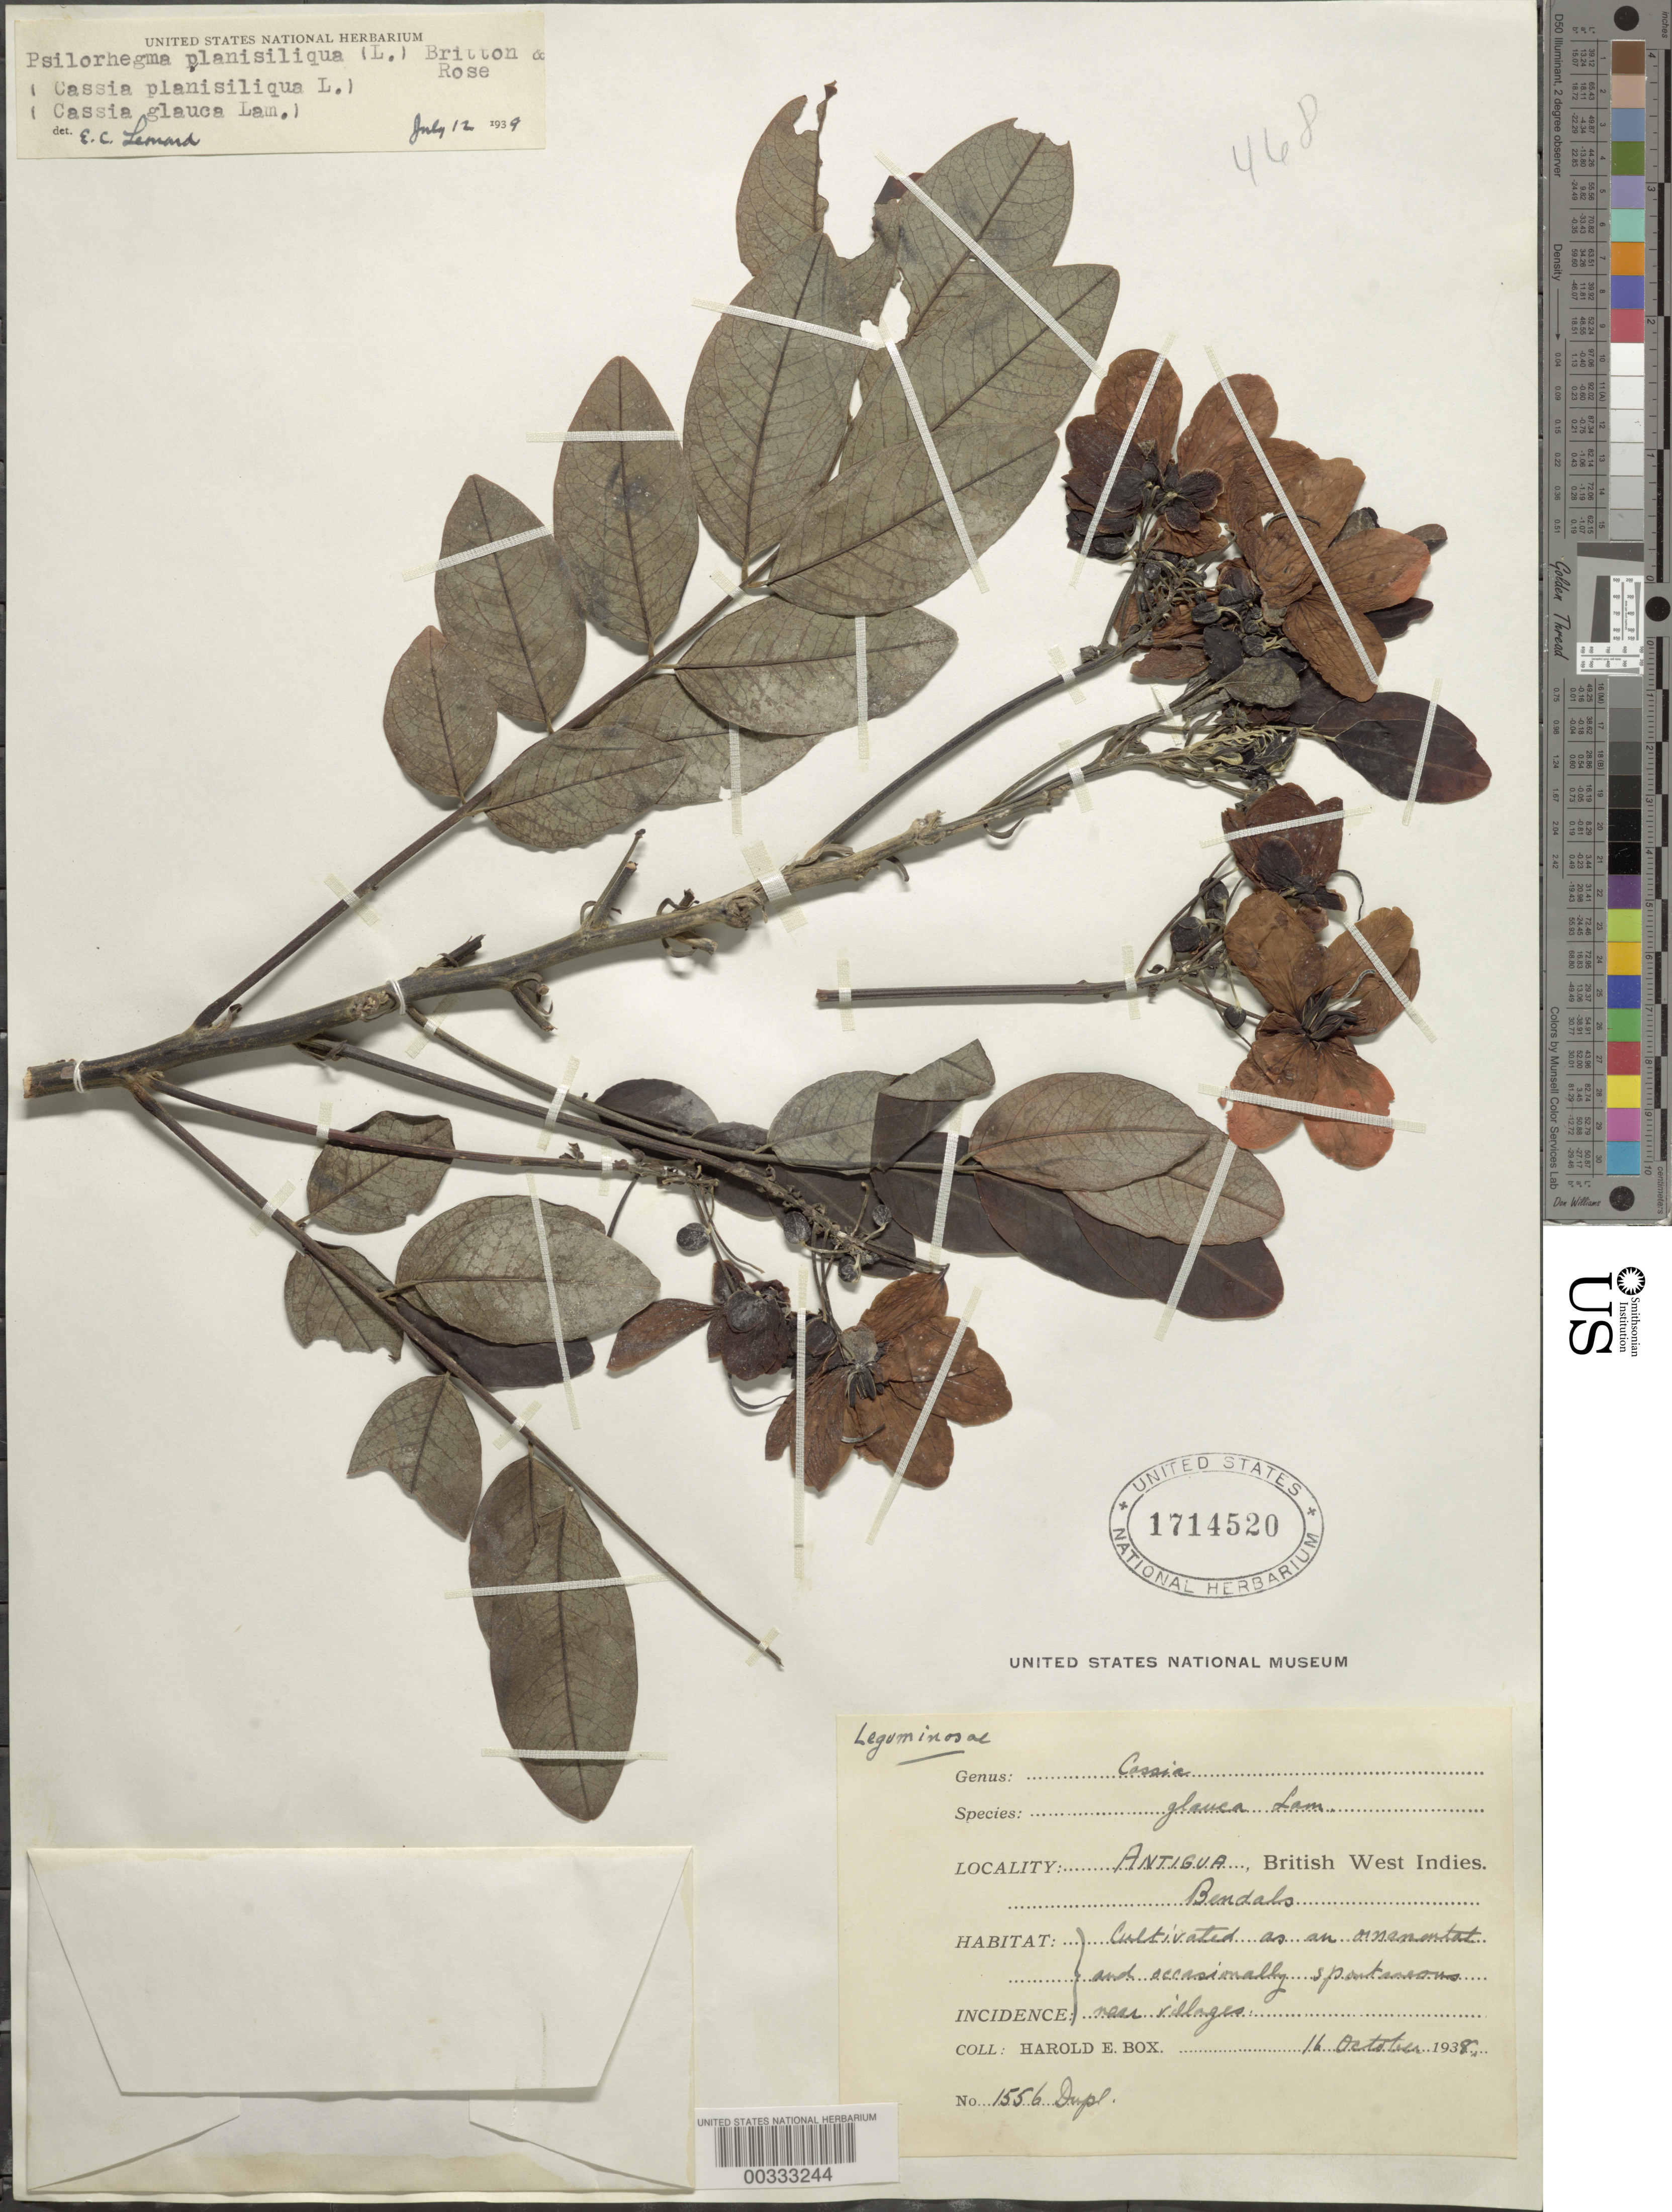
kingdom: Plantae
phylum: Tracheophyta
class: Magnoliopsida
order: Fabales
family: Fabaceae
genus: Senna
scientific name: Senna surattensis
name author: (Burm. f.) H.S. Irwin & Barneby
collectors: H. E. Box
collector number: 1556 Dupl.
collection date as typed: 16 Oct 1938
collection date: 1938-10-16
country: Antigua and Barbuda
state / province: Saint John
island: Antigua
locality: Bendals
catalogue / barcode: US 1714520